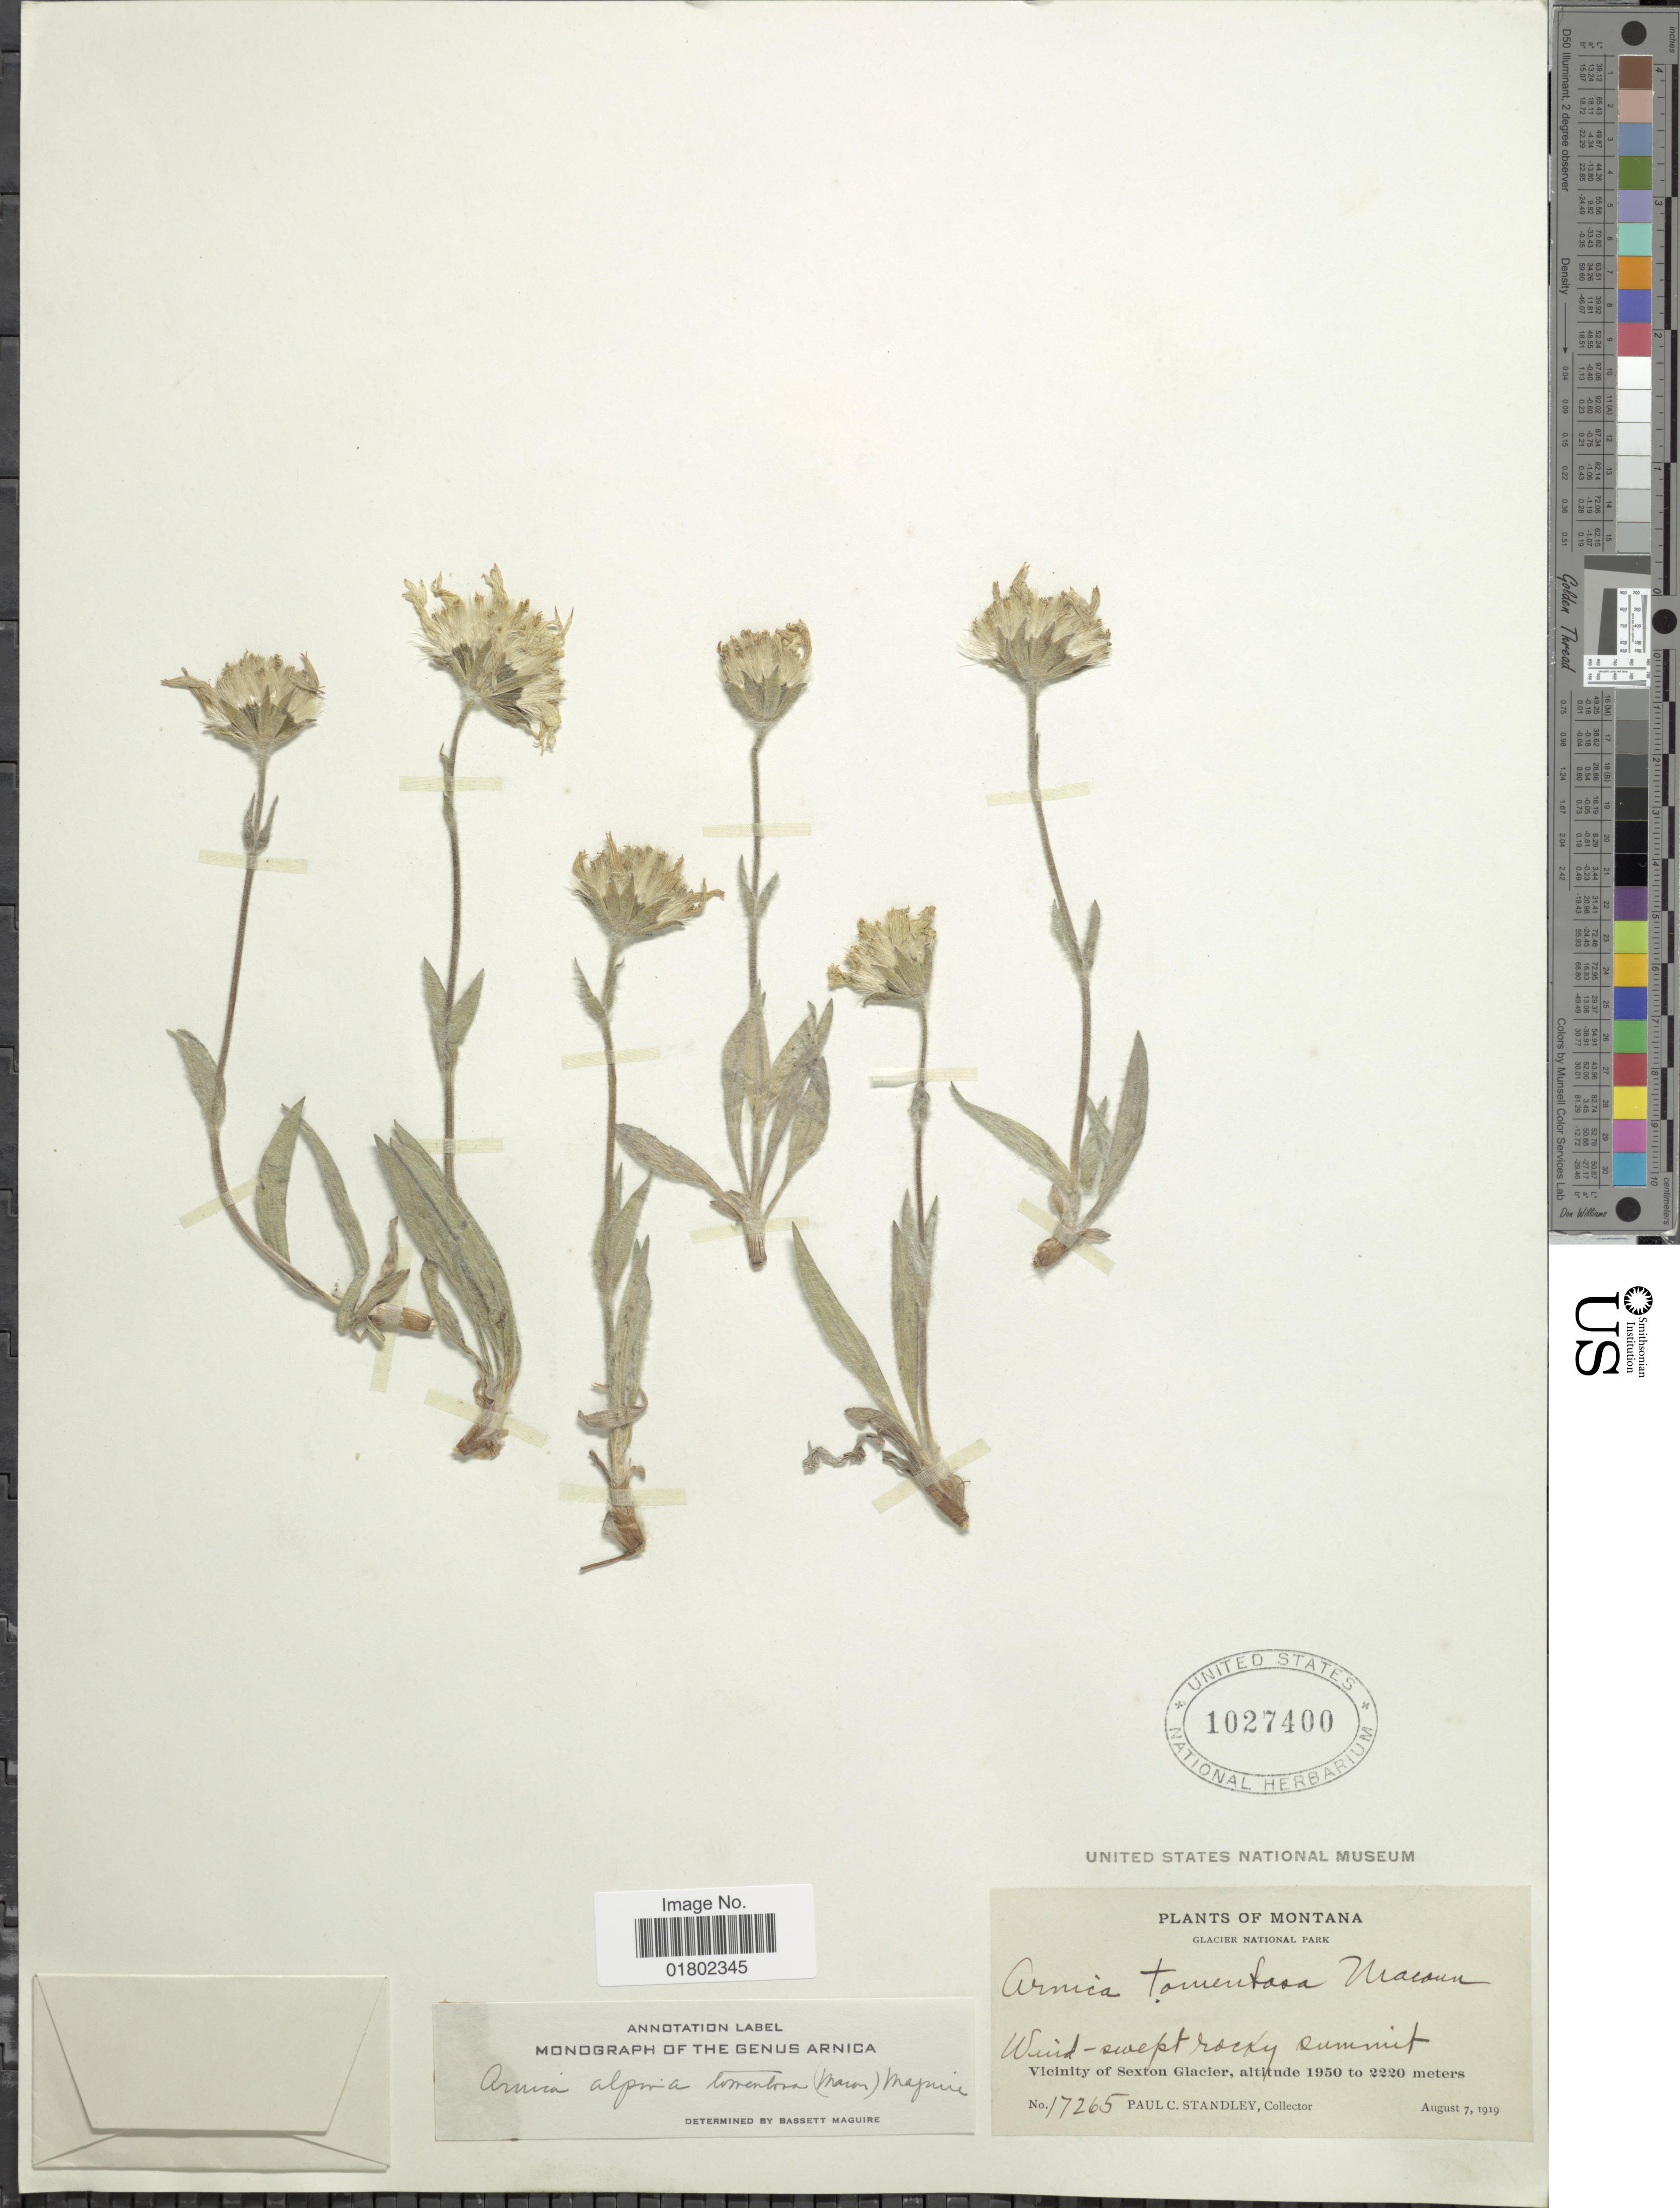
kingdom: Plantae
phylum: Tracheophyta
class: Magnoliopsida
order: Asterales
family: Asteraceae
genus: Arnica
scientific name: Arnica alpina subsp. tomentosa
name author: (Macoun) Maguire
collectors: P. C. Standley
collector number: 17265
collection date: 1919-08-07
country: United States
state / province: Montana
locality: Vicinity of Sexton Glacier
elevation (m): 1950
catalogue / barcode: US 1027400